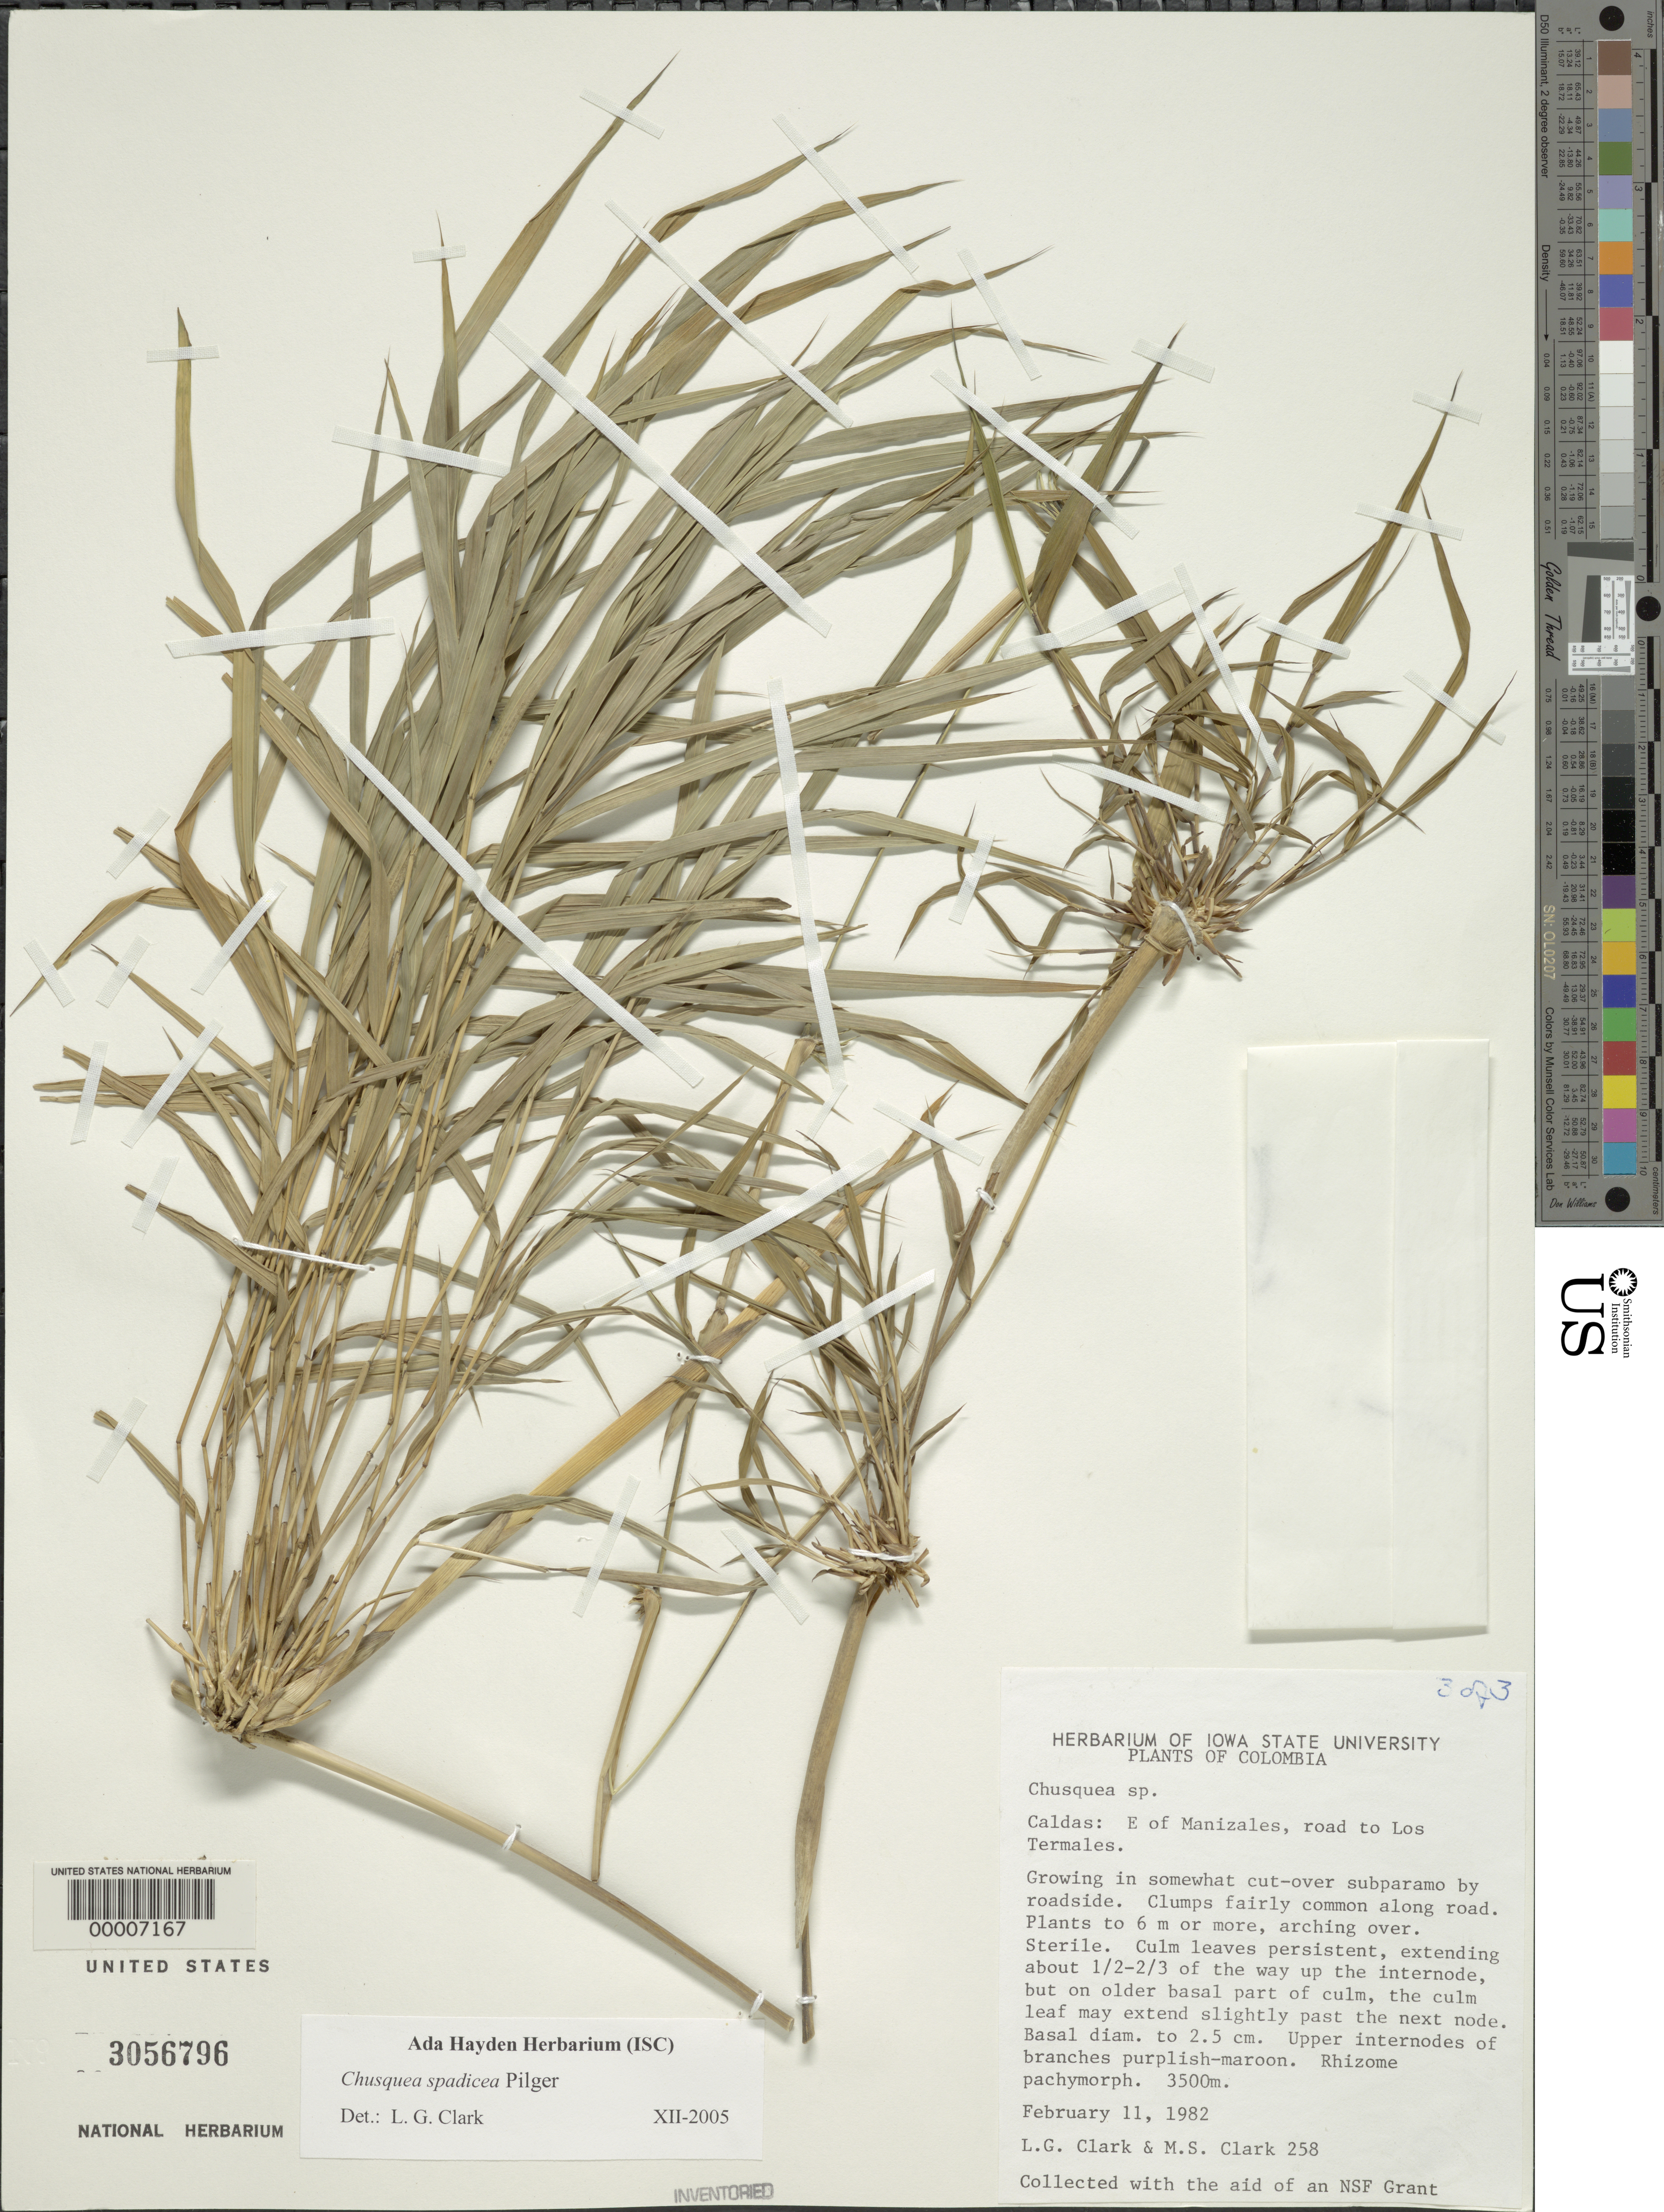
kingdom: Plantae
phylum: Tracheophyta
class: Liliopsida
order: Poales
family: Poaceae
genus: Chusquea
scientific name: Chusquea spadicea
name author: Pilg.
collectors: L. G. Clark & M. S. Clark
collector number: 258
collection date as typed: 11 Feb 1982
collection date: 1982-02-11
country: Colombia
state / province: Caldas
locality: Manizales, Los Termales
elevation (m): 3500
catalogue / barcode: US 3056796